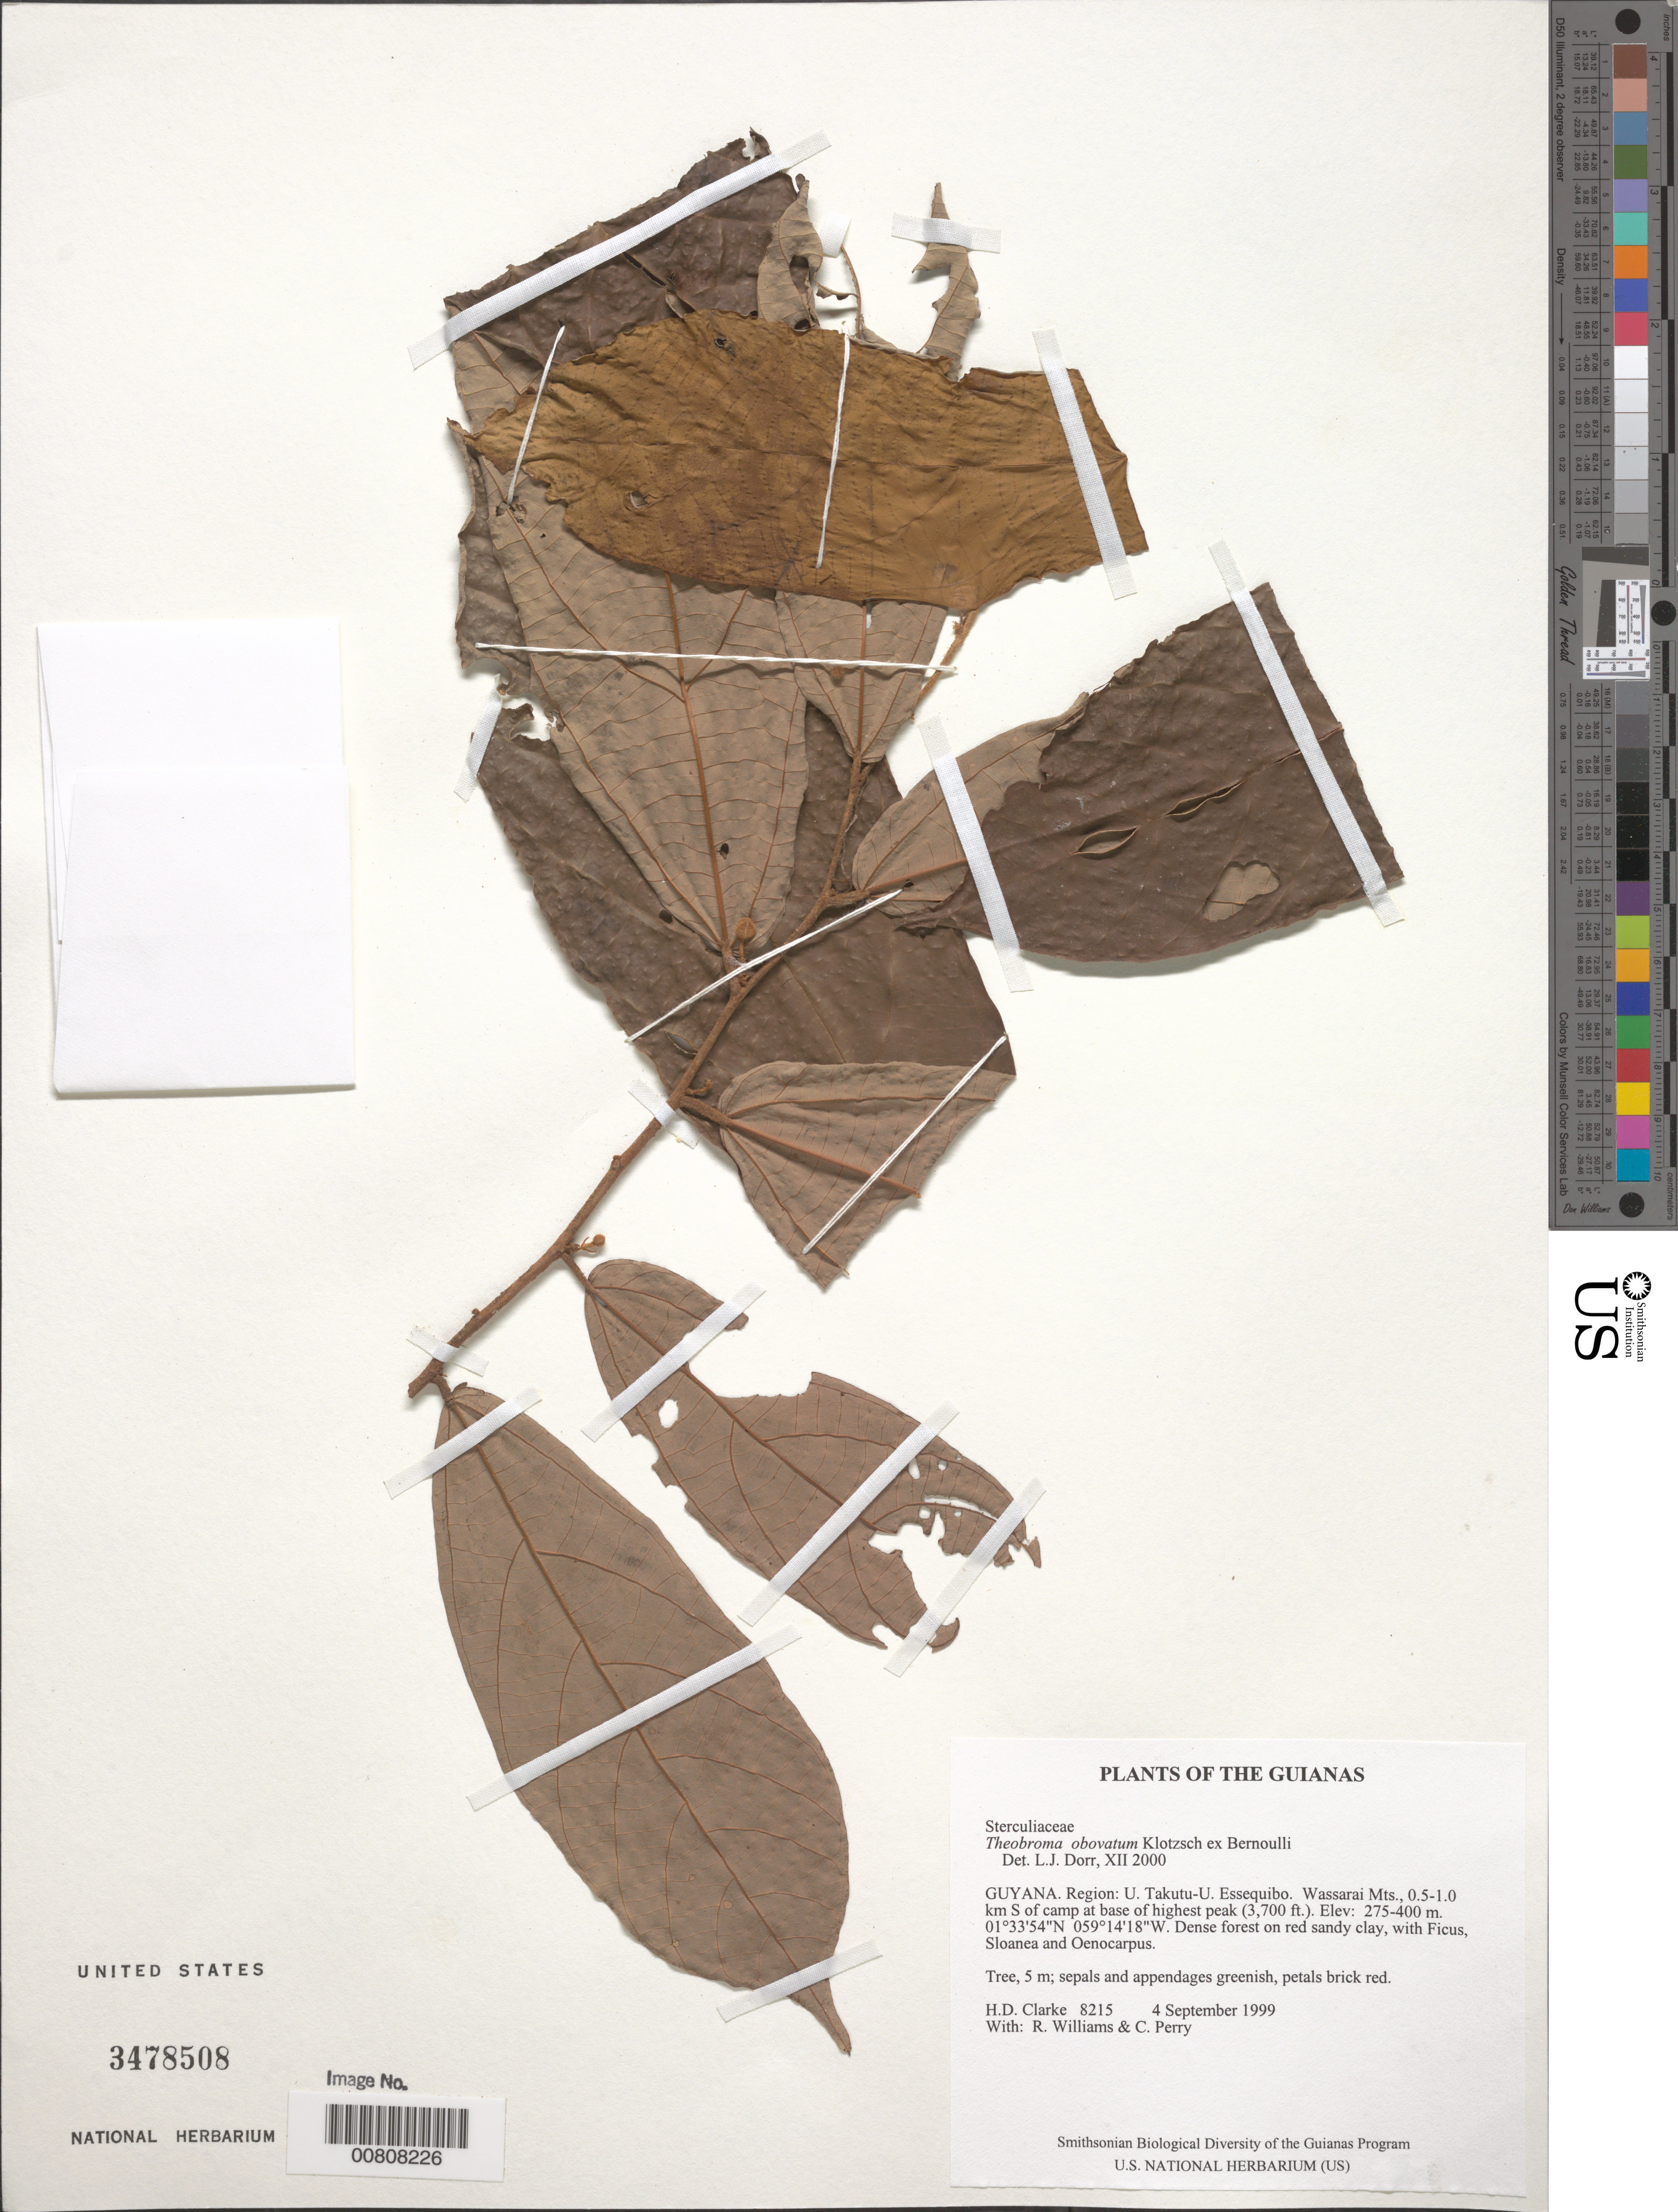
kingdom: Plantae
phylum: Tracheophyta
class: Magnoliopsida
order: Malvales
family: Malvaceae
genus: Theobroma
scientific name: Theobroma obovatum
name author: Klotzsch ex Bernoulli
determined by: Dorr, L. J., (BOT), Smithsonian Institution - National Museum of Natural History (UNITED STATES)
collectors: H. D. Clarke, R. Williams & C. Perry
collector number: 8215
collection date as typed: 4 September 1999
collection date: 1999-09-04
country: Guyana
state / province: U. Takutu-U. Essequibo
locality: Wassarai Mts., 0.5-1.0 km S of camp at base of highest peak (3,700 ft.)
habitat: Dense forest on red sandy clay, with Ficus, Sloanea and Oenocarpus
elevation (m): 275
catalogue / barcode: US 3478508